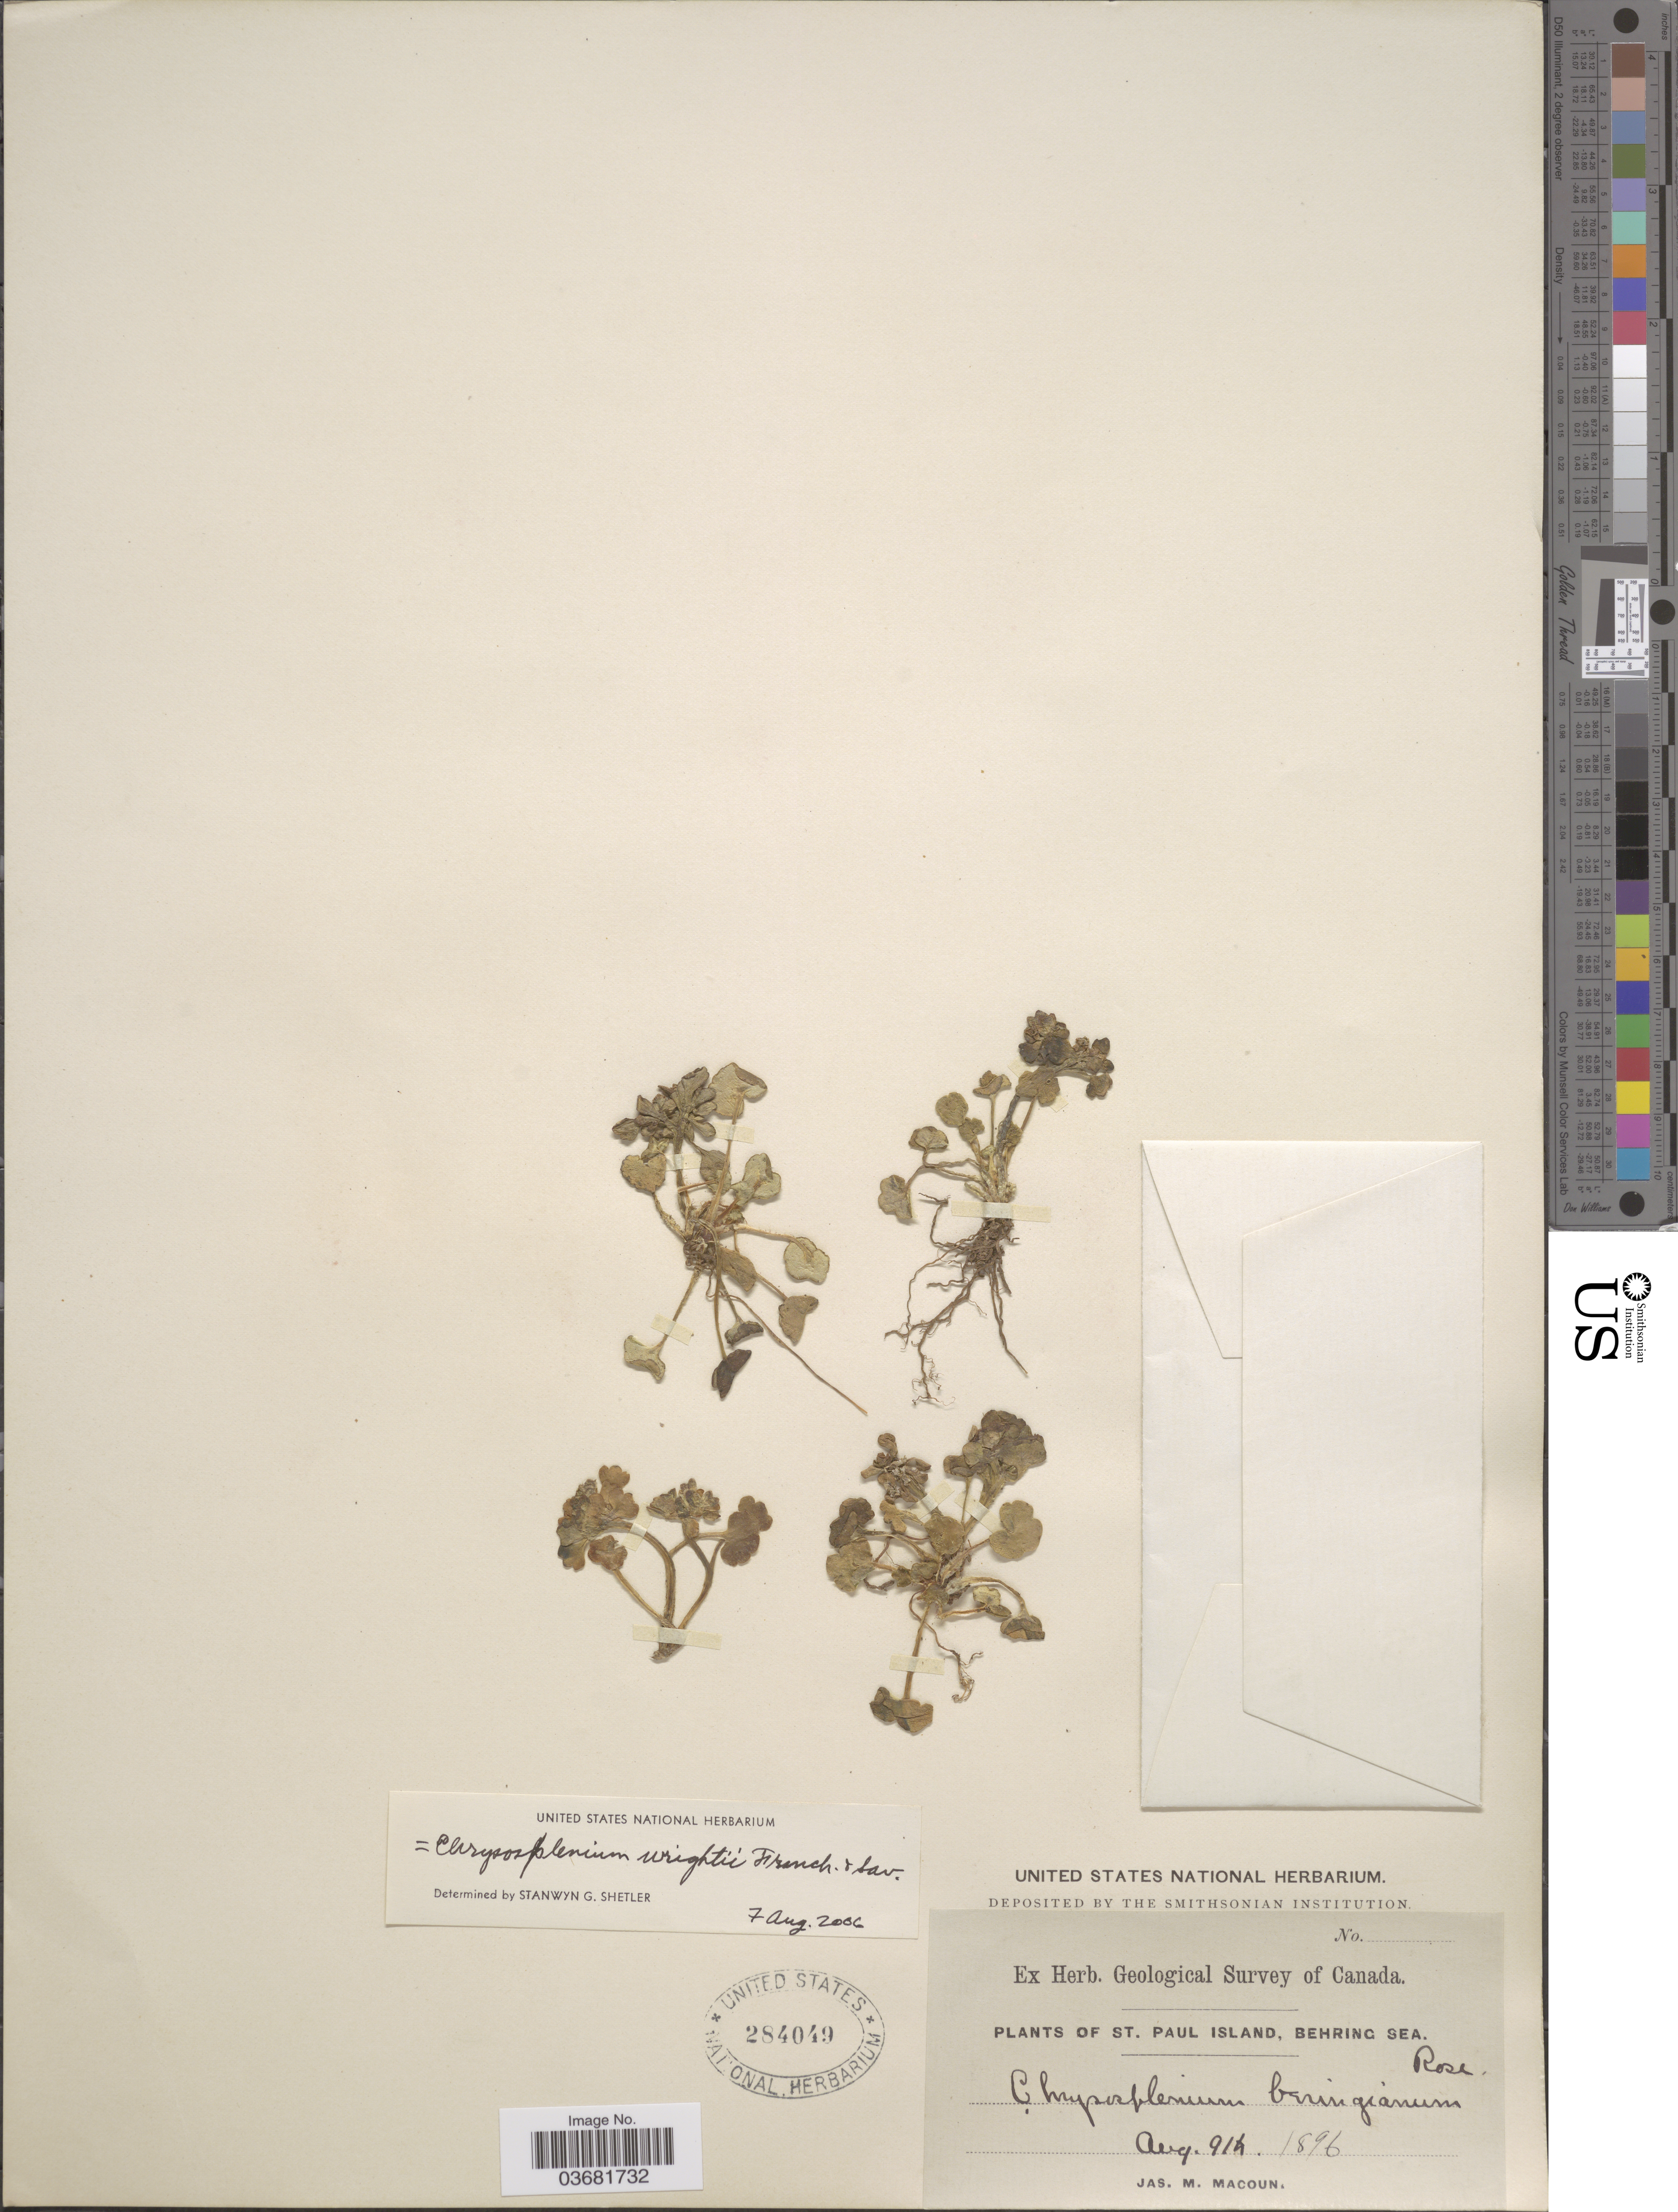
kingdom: Plantae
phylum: Tracheophyta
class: Magnoliopsida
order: Saxifragales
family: Saxifragaceae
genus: Chrysosplenium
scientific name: Chrysosplenium wrightii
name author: Franch. & Sav.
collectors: J. M. Macoun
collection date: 1896-08-09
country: United States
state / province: Alaska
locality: Geological Survey of Canada. St. Paul Island, Behring Sea.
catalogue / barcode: US 284049